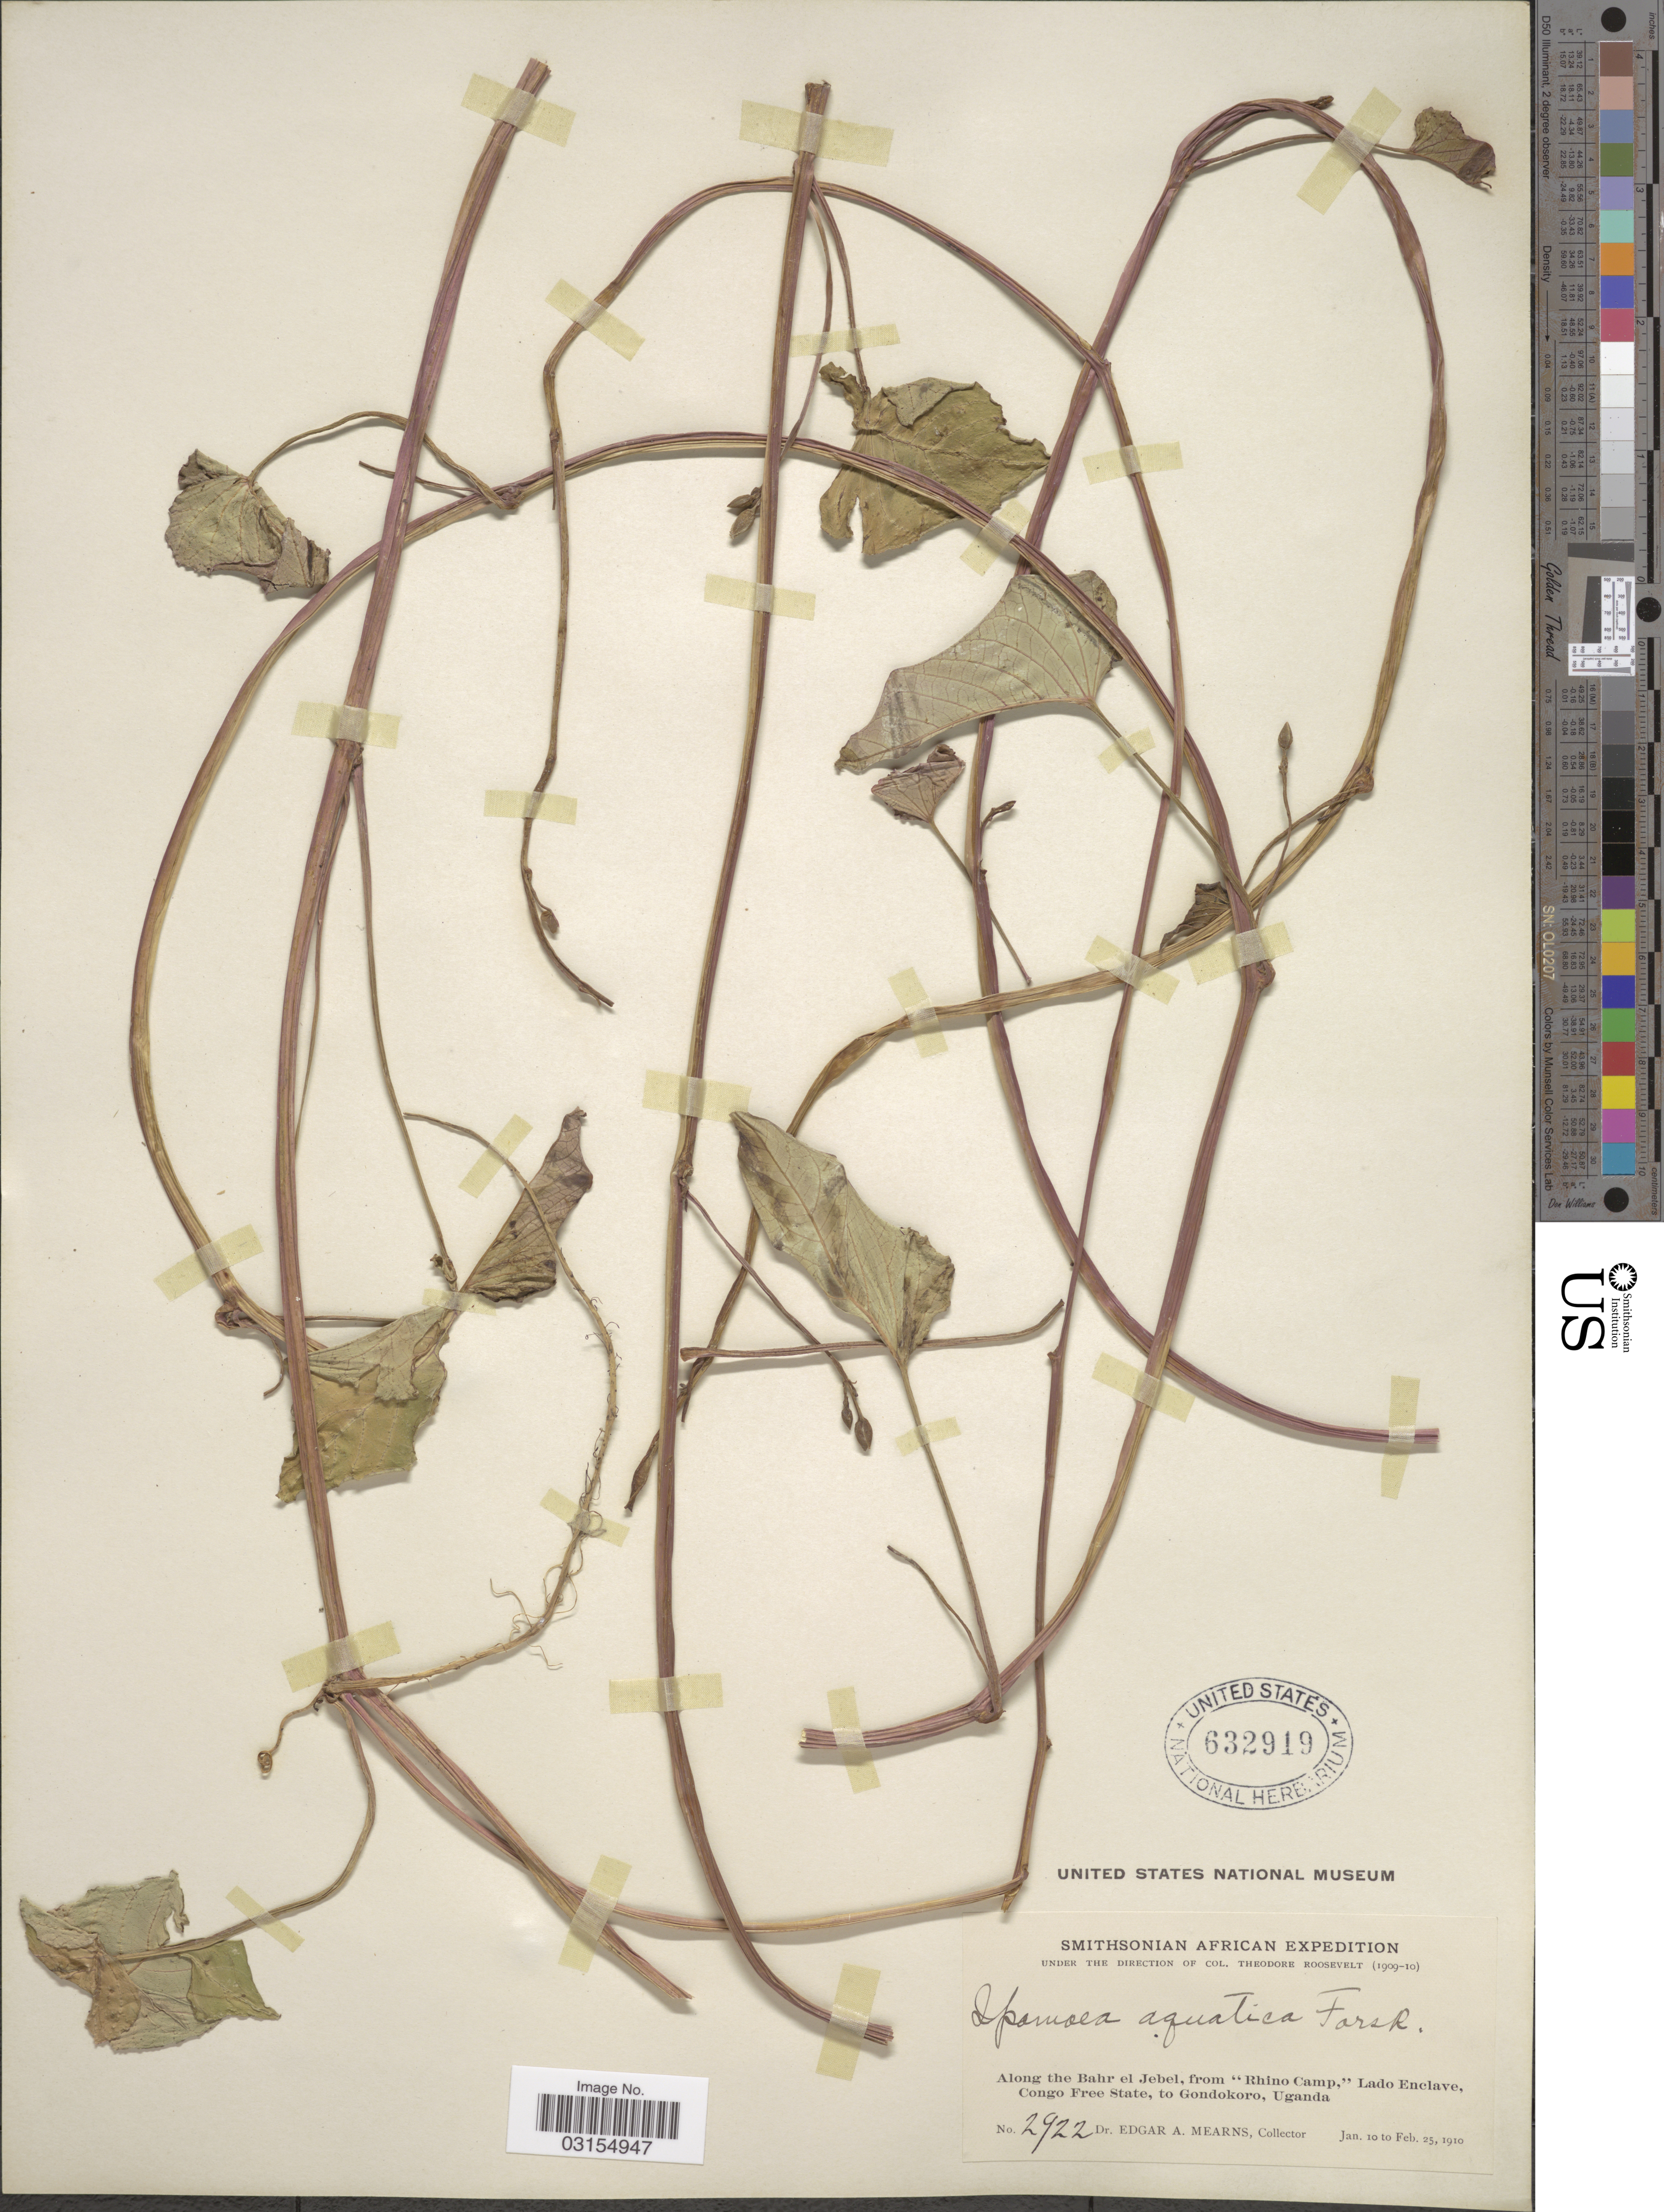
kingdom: Plantae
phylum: Tracheophyta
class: Magnoliopsida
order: Solanales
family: Convolvulaceae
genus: Ipomoea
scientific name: Ipomoea aquatica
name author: Forssk.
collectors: E. A. Mearns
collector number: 2922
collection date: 1910-01-10/1910-02-25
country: South Sudan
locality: Along the Bahr el Jebel, from "Rhino Camp," Lado Enclave, Congo Free State, to Gondokoro.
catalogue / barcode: US 632919